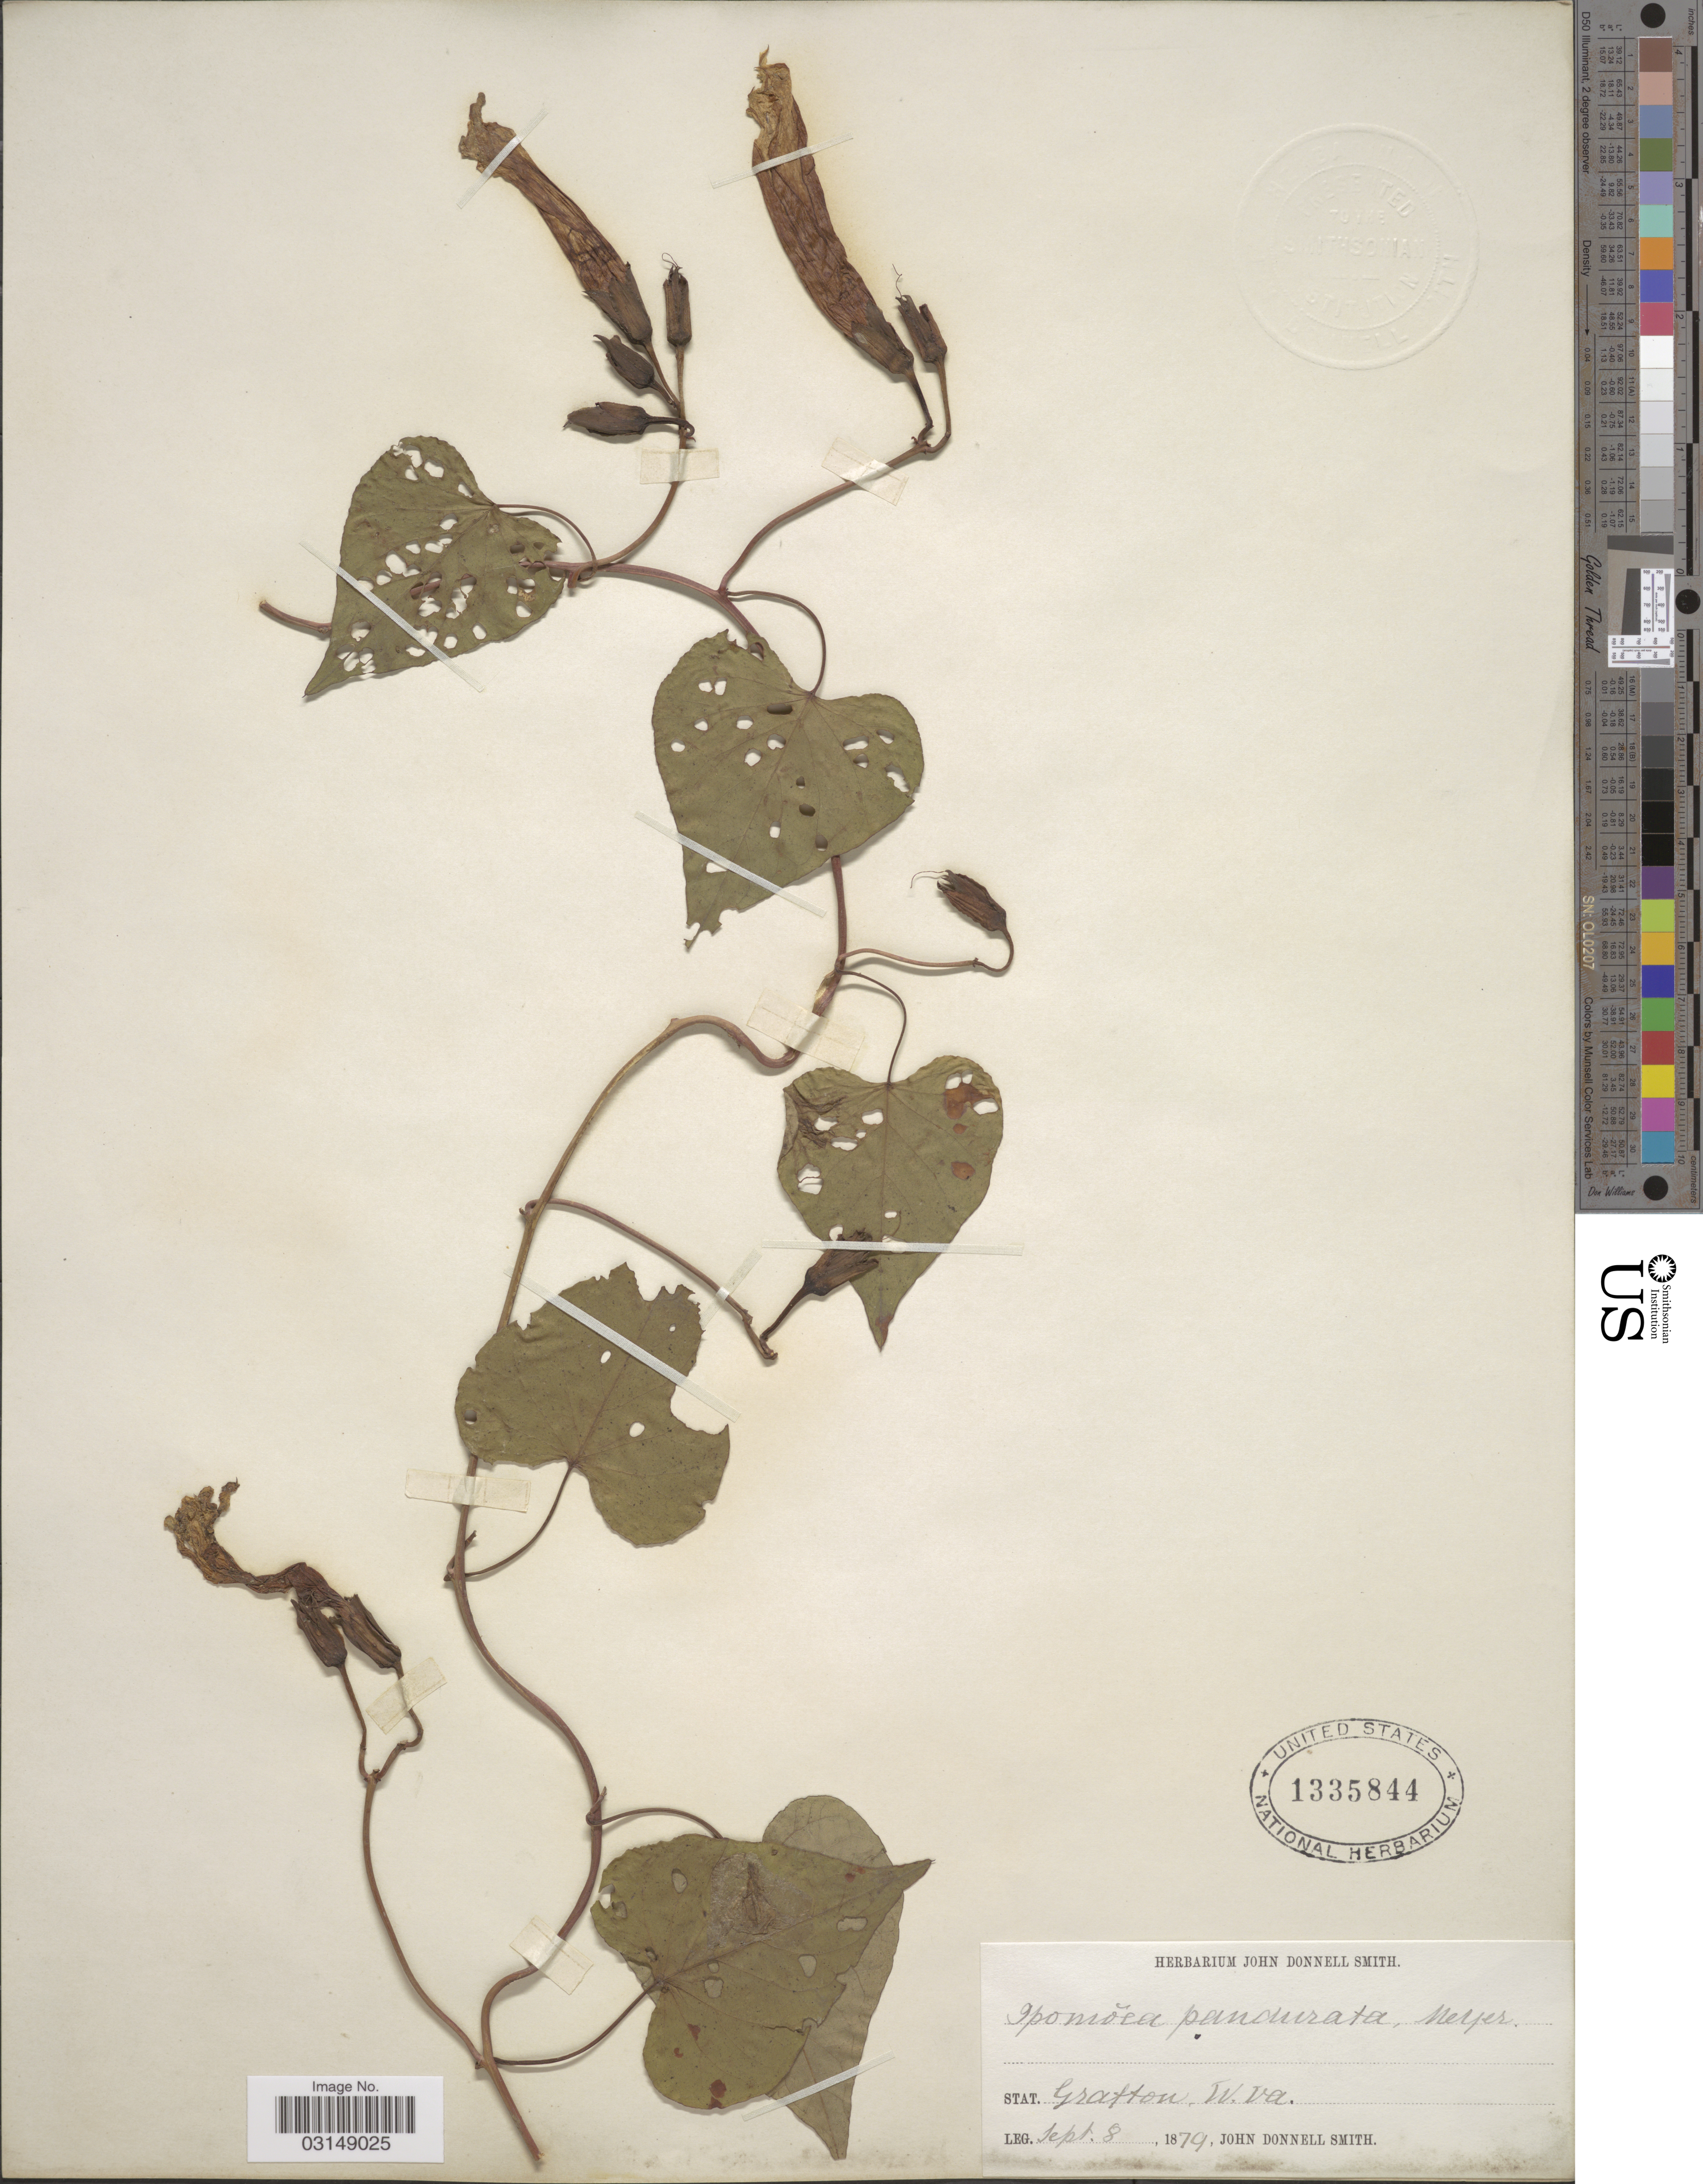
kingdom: Plantae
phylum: Tracheophyta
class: Magnoliopsida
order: Solanales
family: Convolvulaceae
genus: Ipomoea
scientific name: Ipomoea pandurata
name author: (L.) G. Mey.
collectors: J. Donnell Smith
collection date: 1879-09-08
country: United States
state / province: West Virginia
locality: Stat. Gratton.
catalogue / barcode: US 1335844